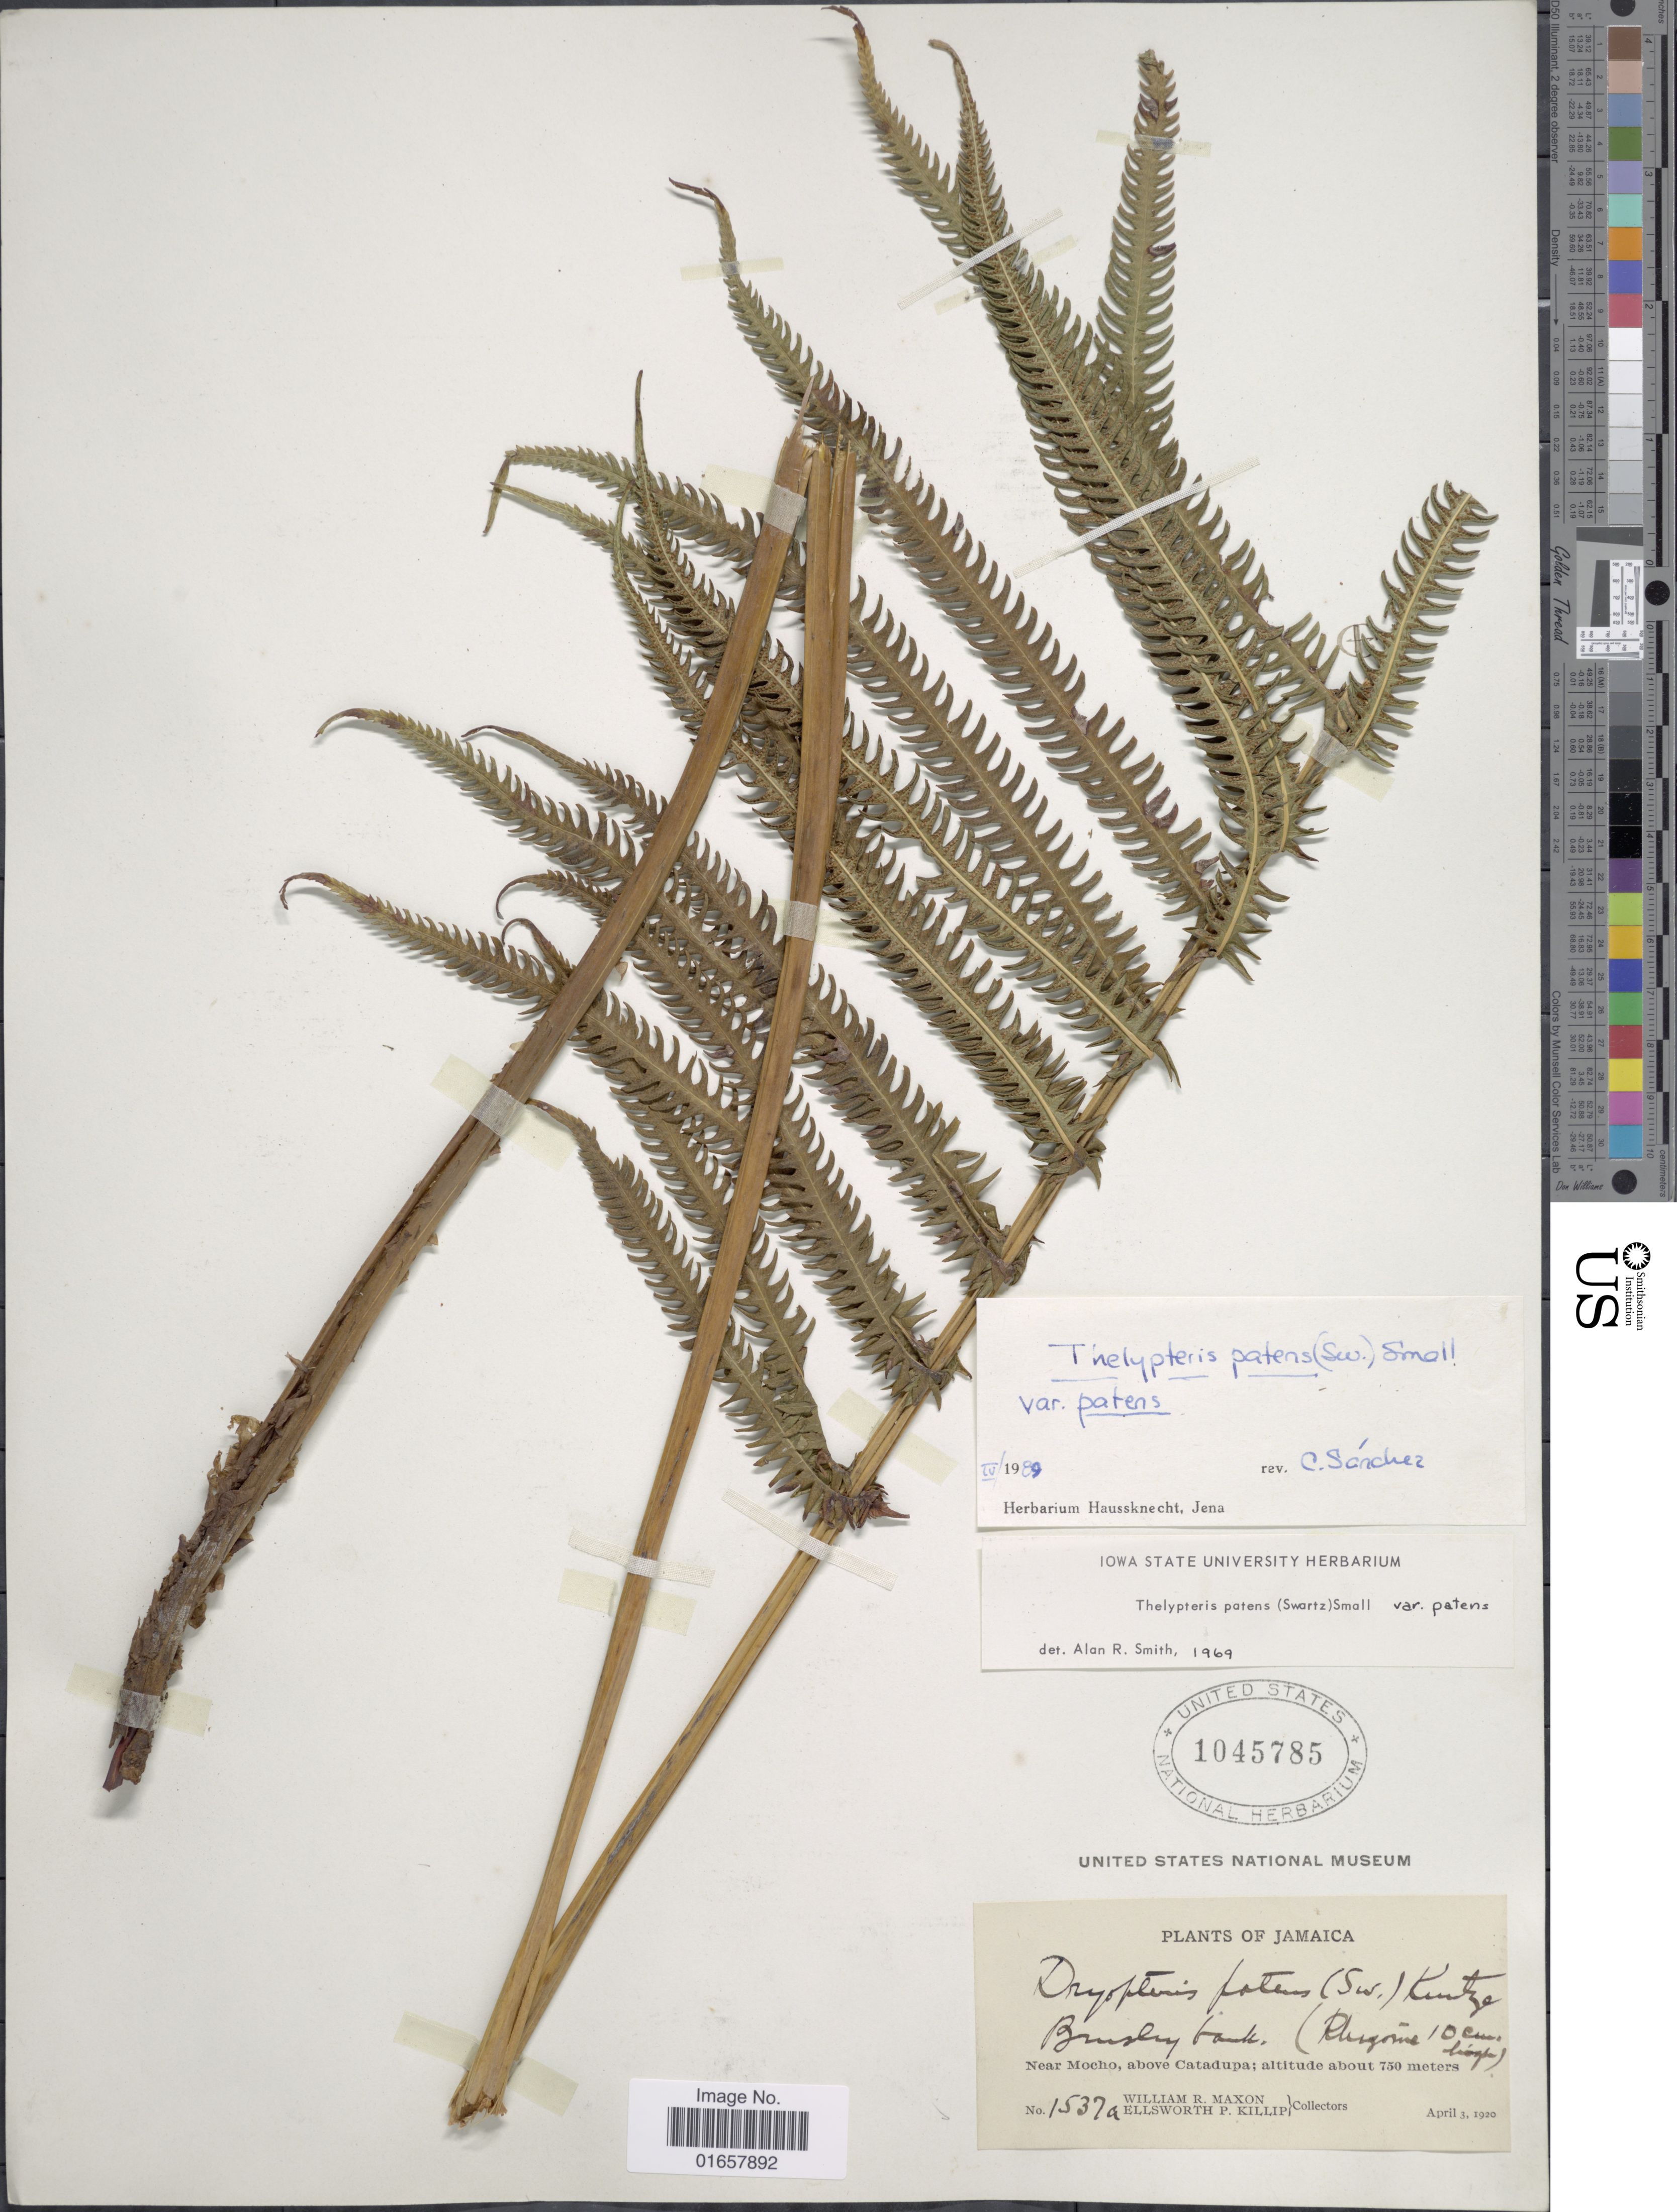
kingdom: Plantae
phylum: Tracheophyta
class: Polypodiopsida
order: Polypodiales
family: Thelypteridaceae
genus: Christella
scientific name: Christella patens var. patens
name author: (Sw.) Holttum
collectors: W. R. Maxon & E. P. Killip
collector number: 1537a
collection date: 1920-04-03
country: Jamaica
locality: Jamaica, Near Mocho, above Catadupa.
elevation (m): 229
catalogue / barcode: US 1045785